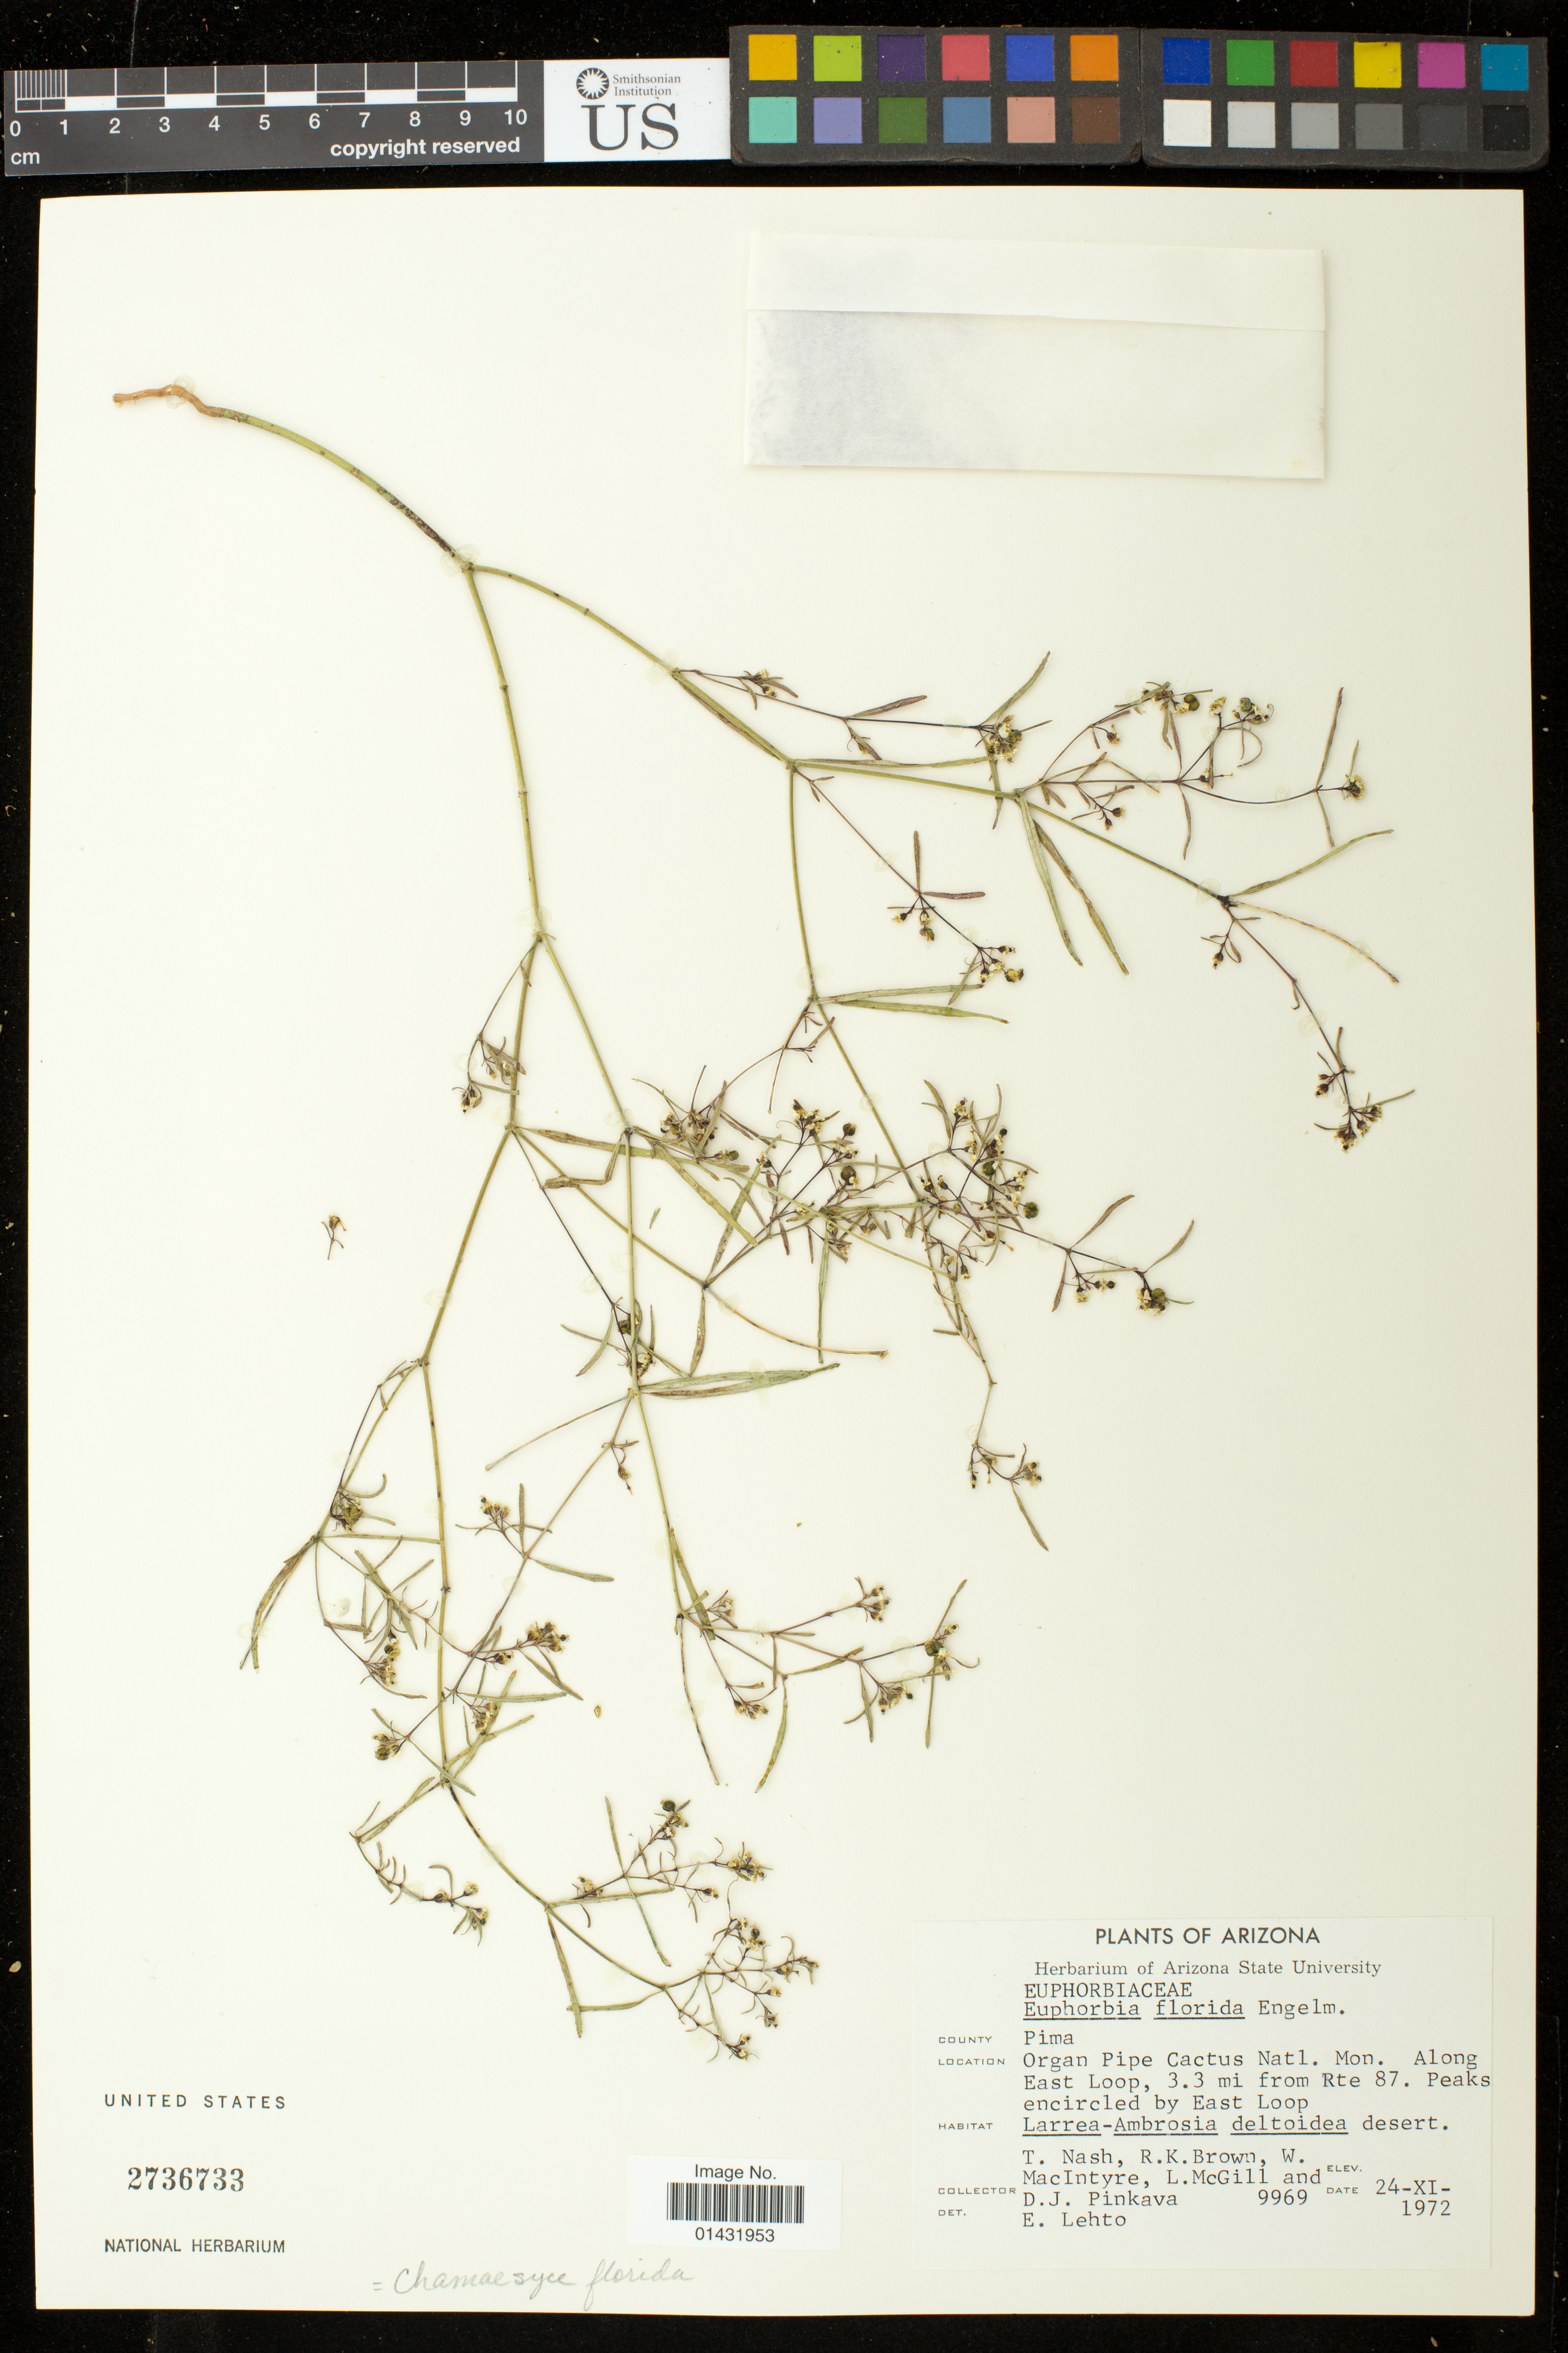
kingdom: Plantae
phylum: Tracheophyta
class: Magnoliopsida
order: Malpighiales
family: Euphorbiaceae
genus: Euphorbia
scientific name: Euphorbia florida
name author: Engelm. in Emory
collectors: T. Nash, R. K. Brown, W. Macintyre, L. McGill & D. J. Pinkava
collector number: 9969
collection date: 1972-11-24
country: United States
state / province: Arizona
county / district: Pima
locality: Organ Pipe Cactus Natl. Mon. Along East Loop, 3.3 mi from Rte 87. Peaks encircled by East Loop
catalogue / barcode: US 2736733